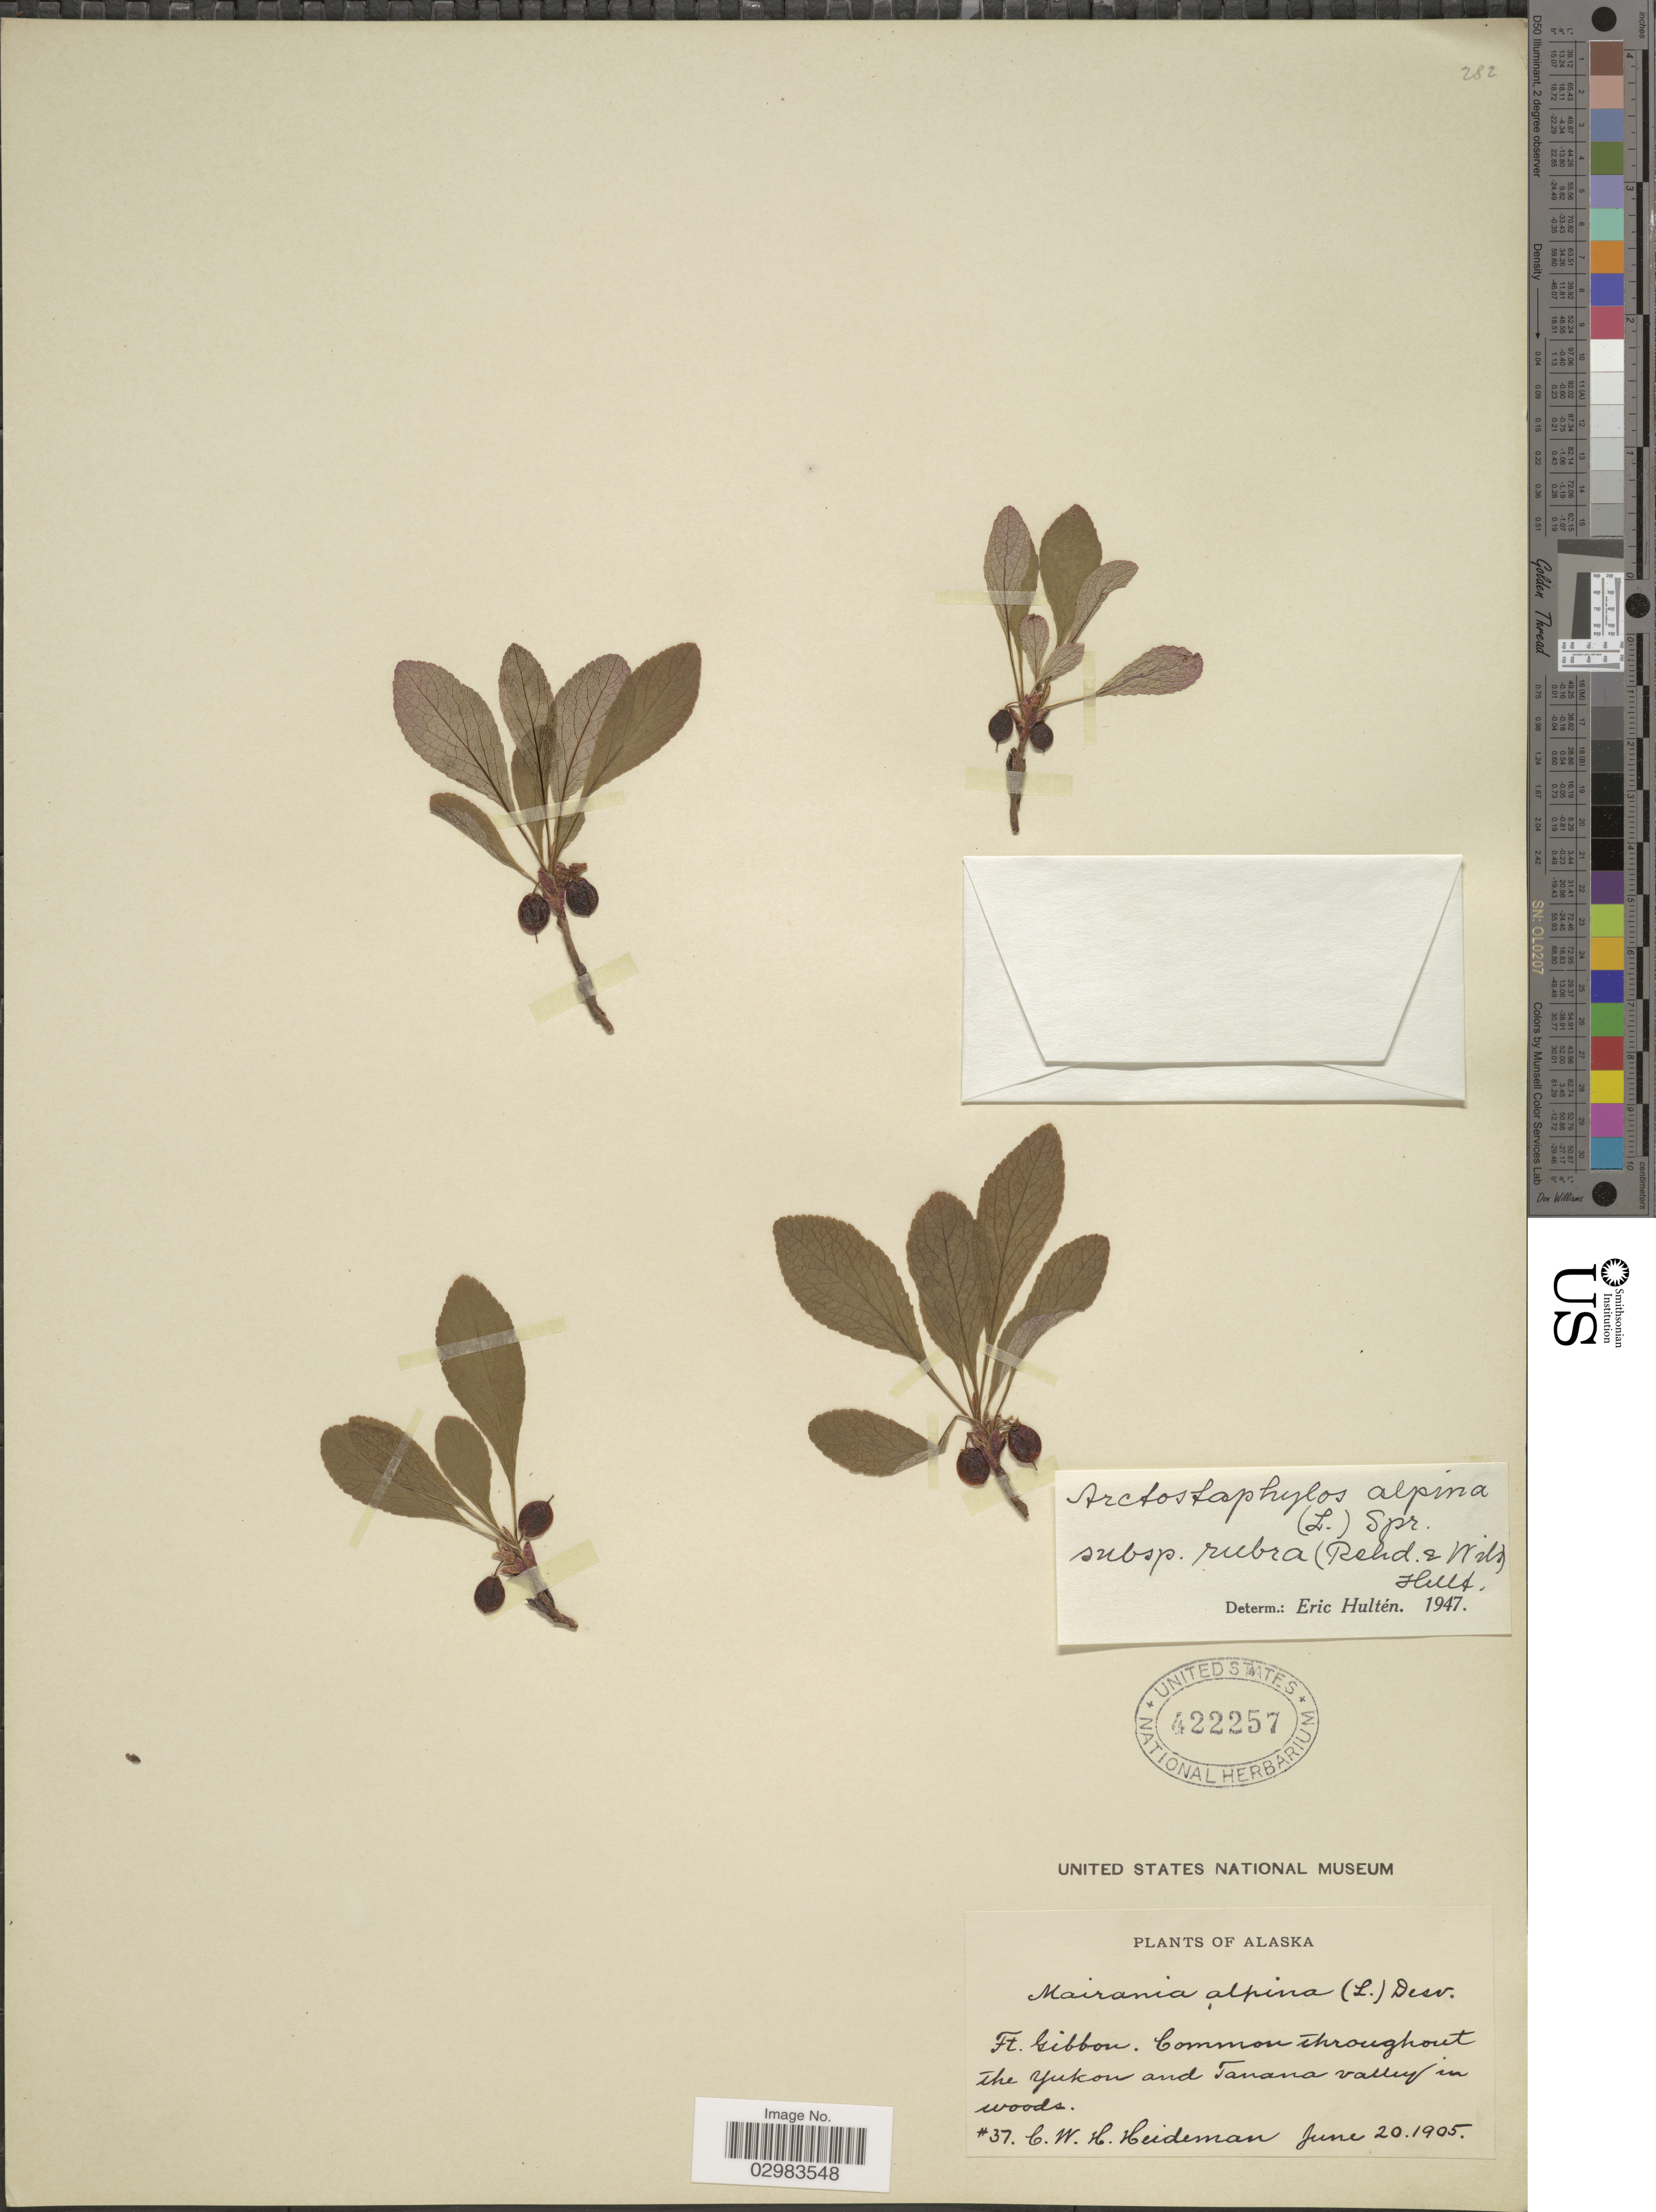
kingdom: Plantae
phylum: Tracheophyta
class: Magnoliopsida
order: Ericales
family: Ericaceae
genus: Arctostaphylos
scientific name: Arctostaphylos alpina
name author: (L.) Spreng.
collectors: C. Heideman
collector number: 37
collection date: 1905-06-20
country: United States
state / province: Alaska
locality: Ft. Gibbon, Common throughout the Yukon and Tanana valley in woods.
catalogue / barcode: US 422257